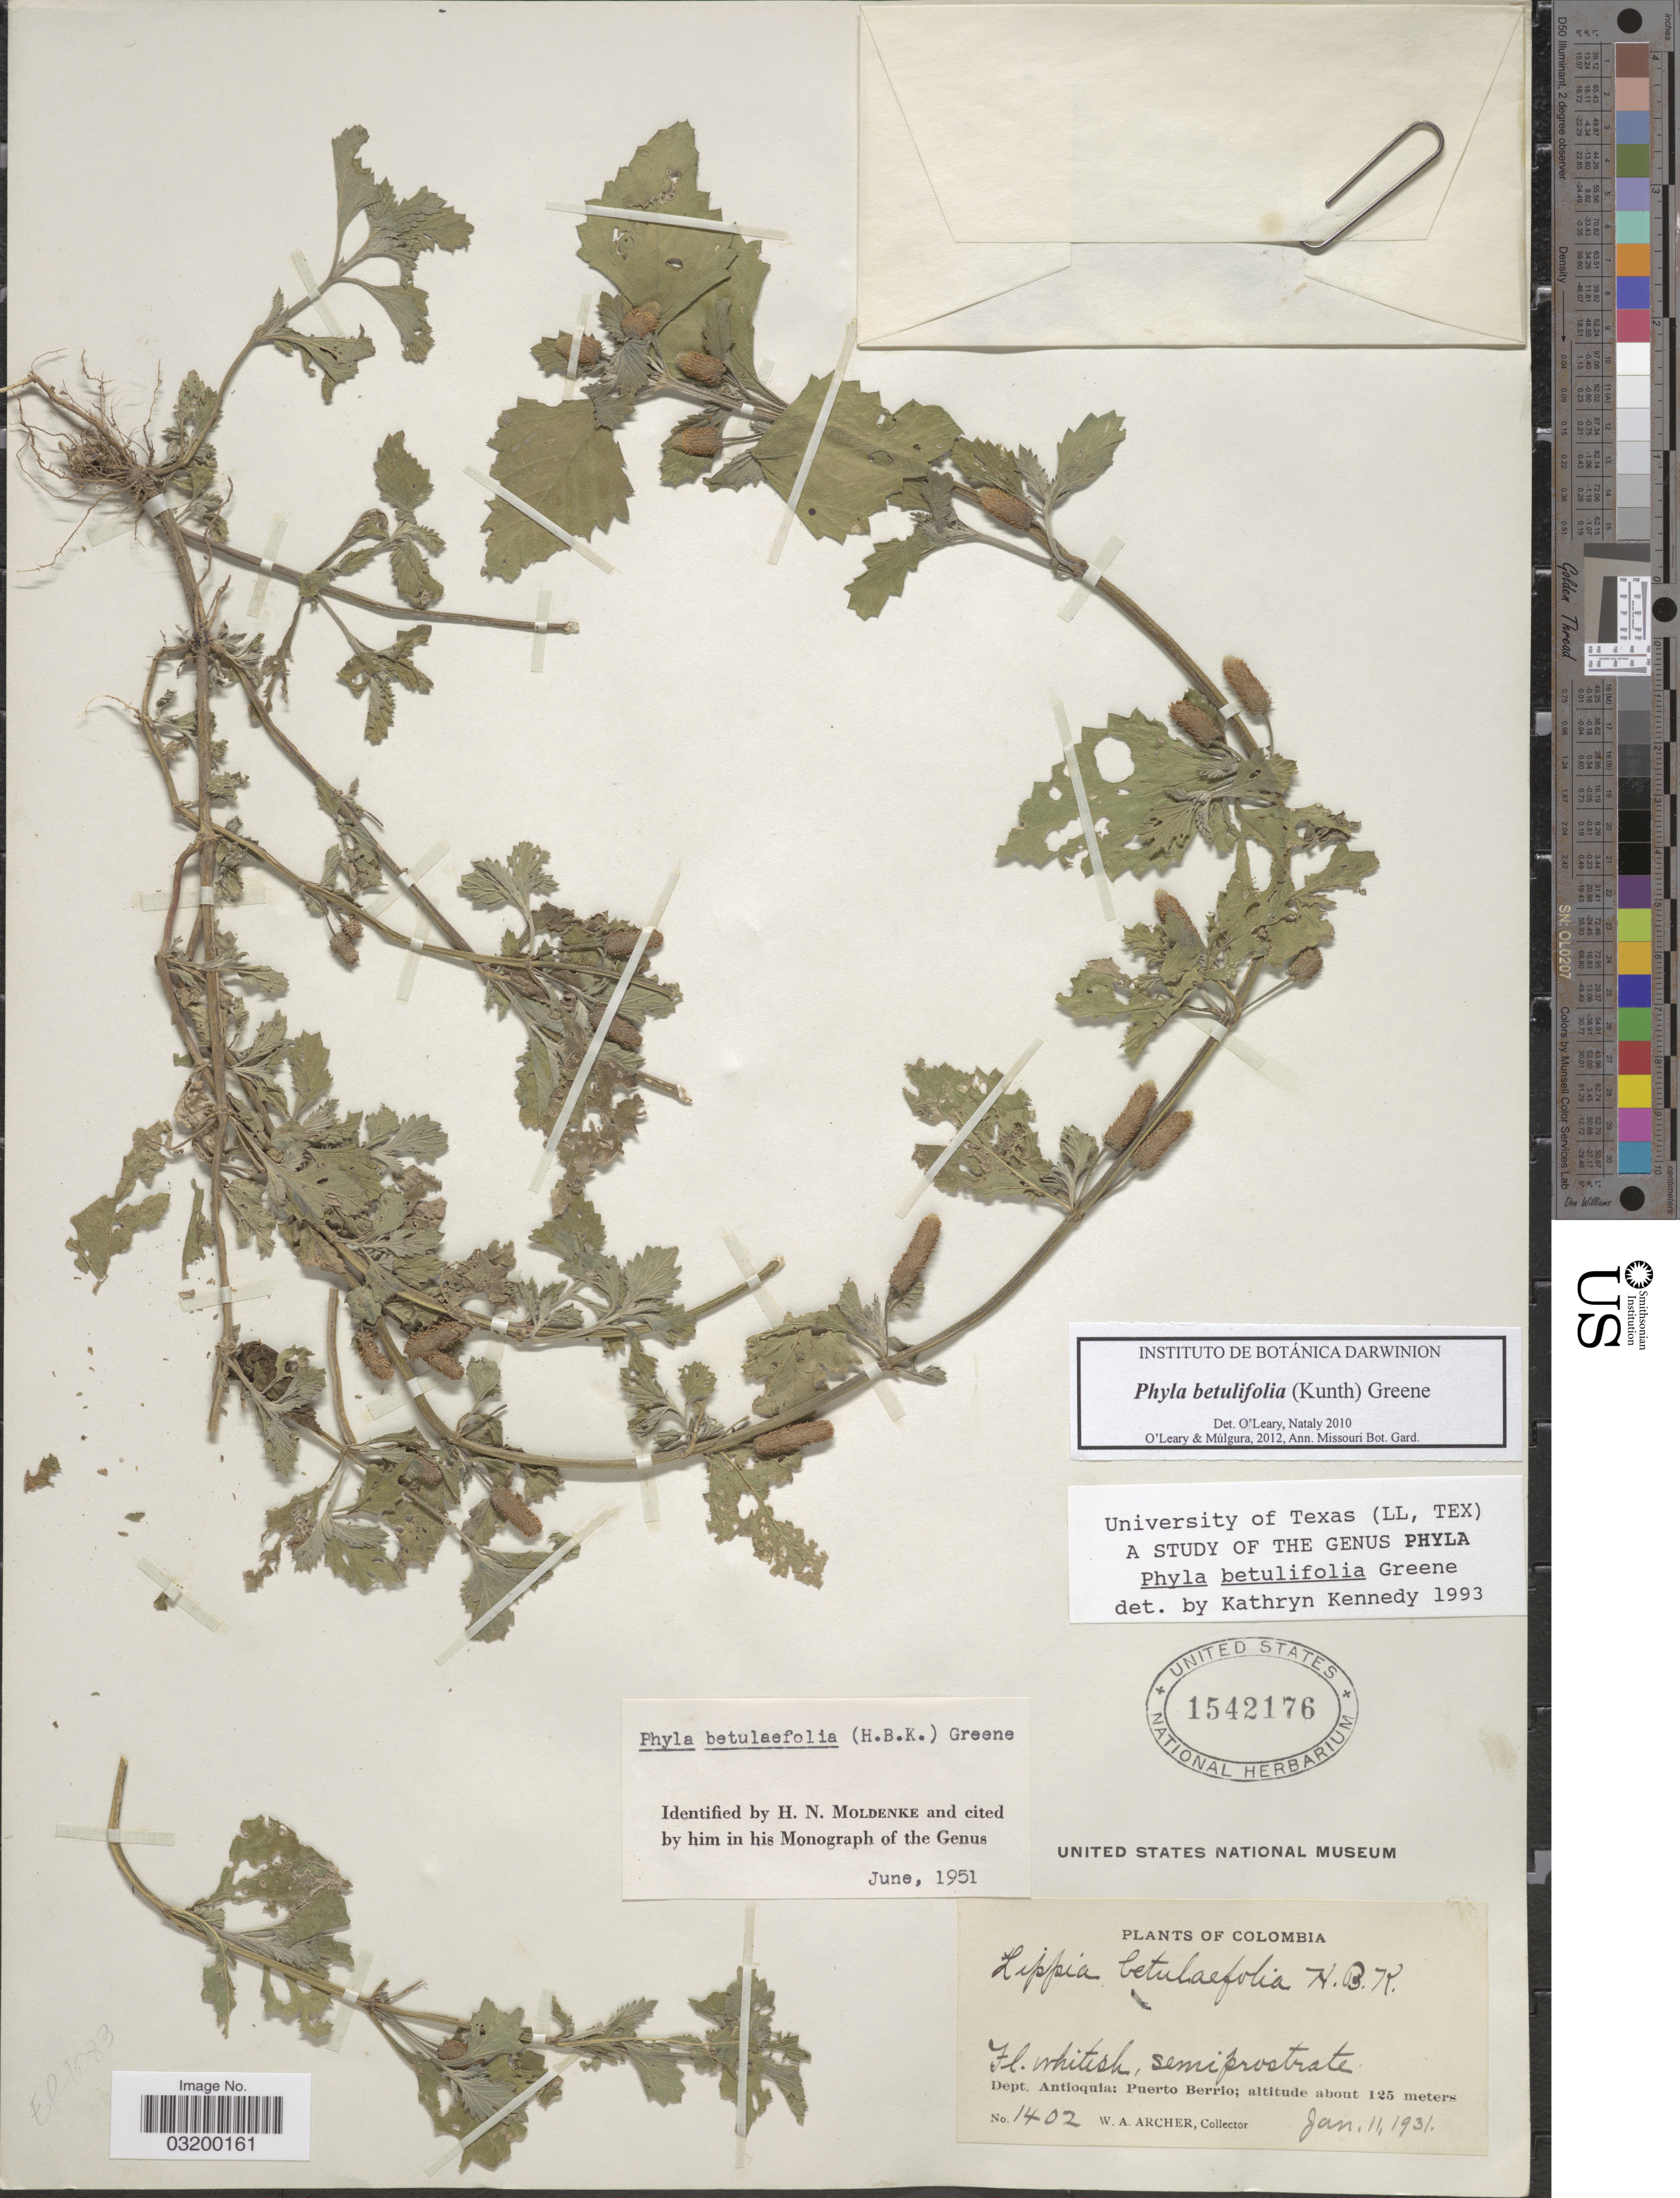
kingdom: Plantae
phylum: Tracheophyta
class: Magnoliopsida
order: Lamiales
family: Verbenaceae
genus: Phyla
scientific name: Phyla betulifolia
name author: (Kunth) Greene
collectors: W. Archer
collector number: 1402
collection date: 1931-01-11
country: Colombia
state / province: Antioquia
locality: Dept. Antioquia: Puerto Berrio.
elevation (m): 125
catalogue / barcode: US 1542176